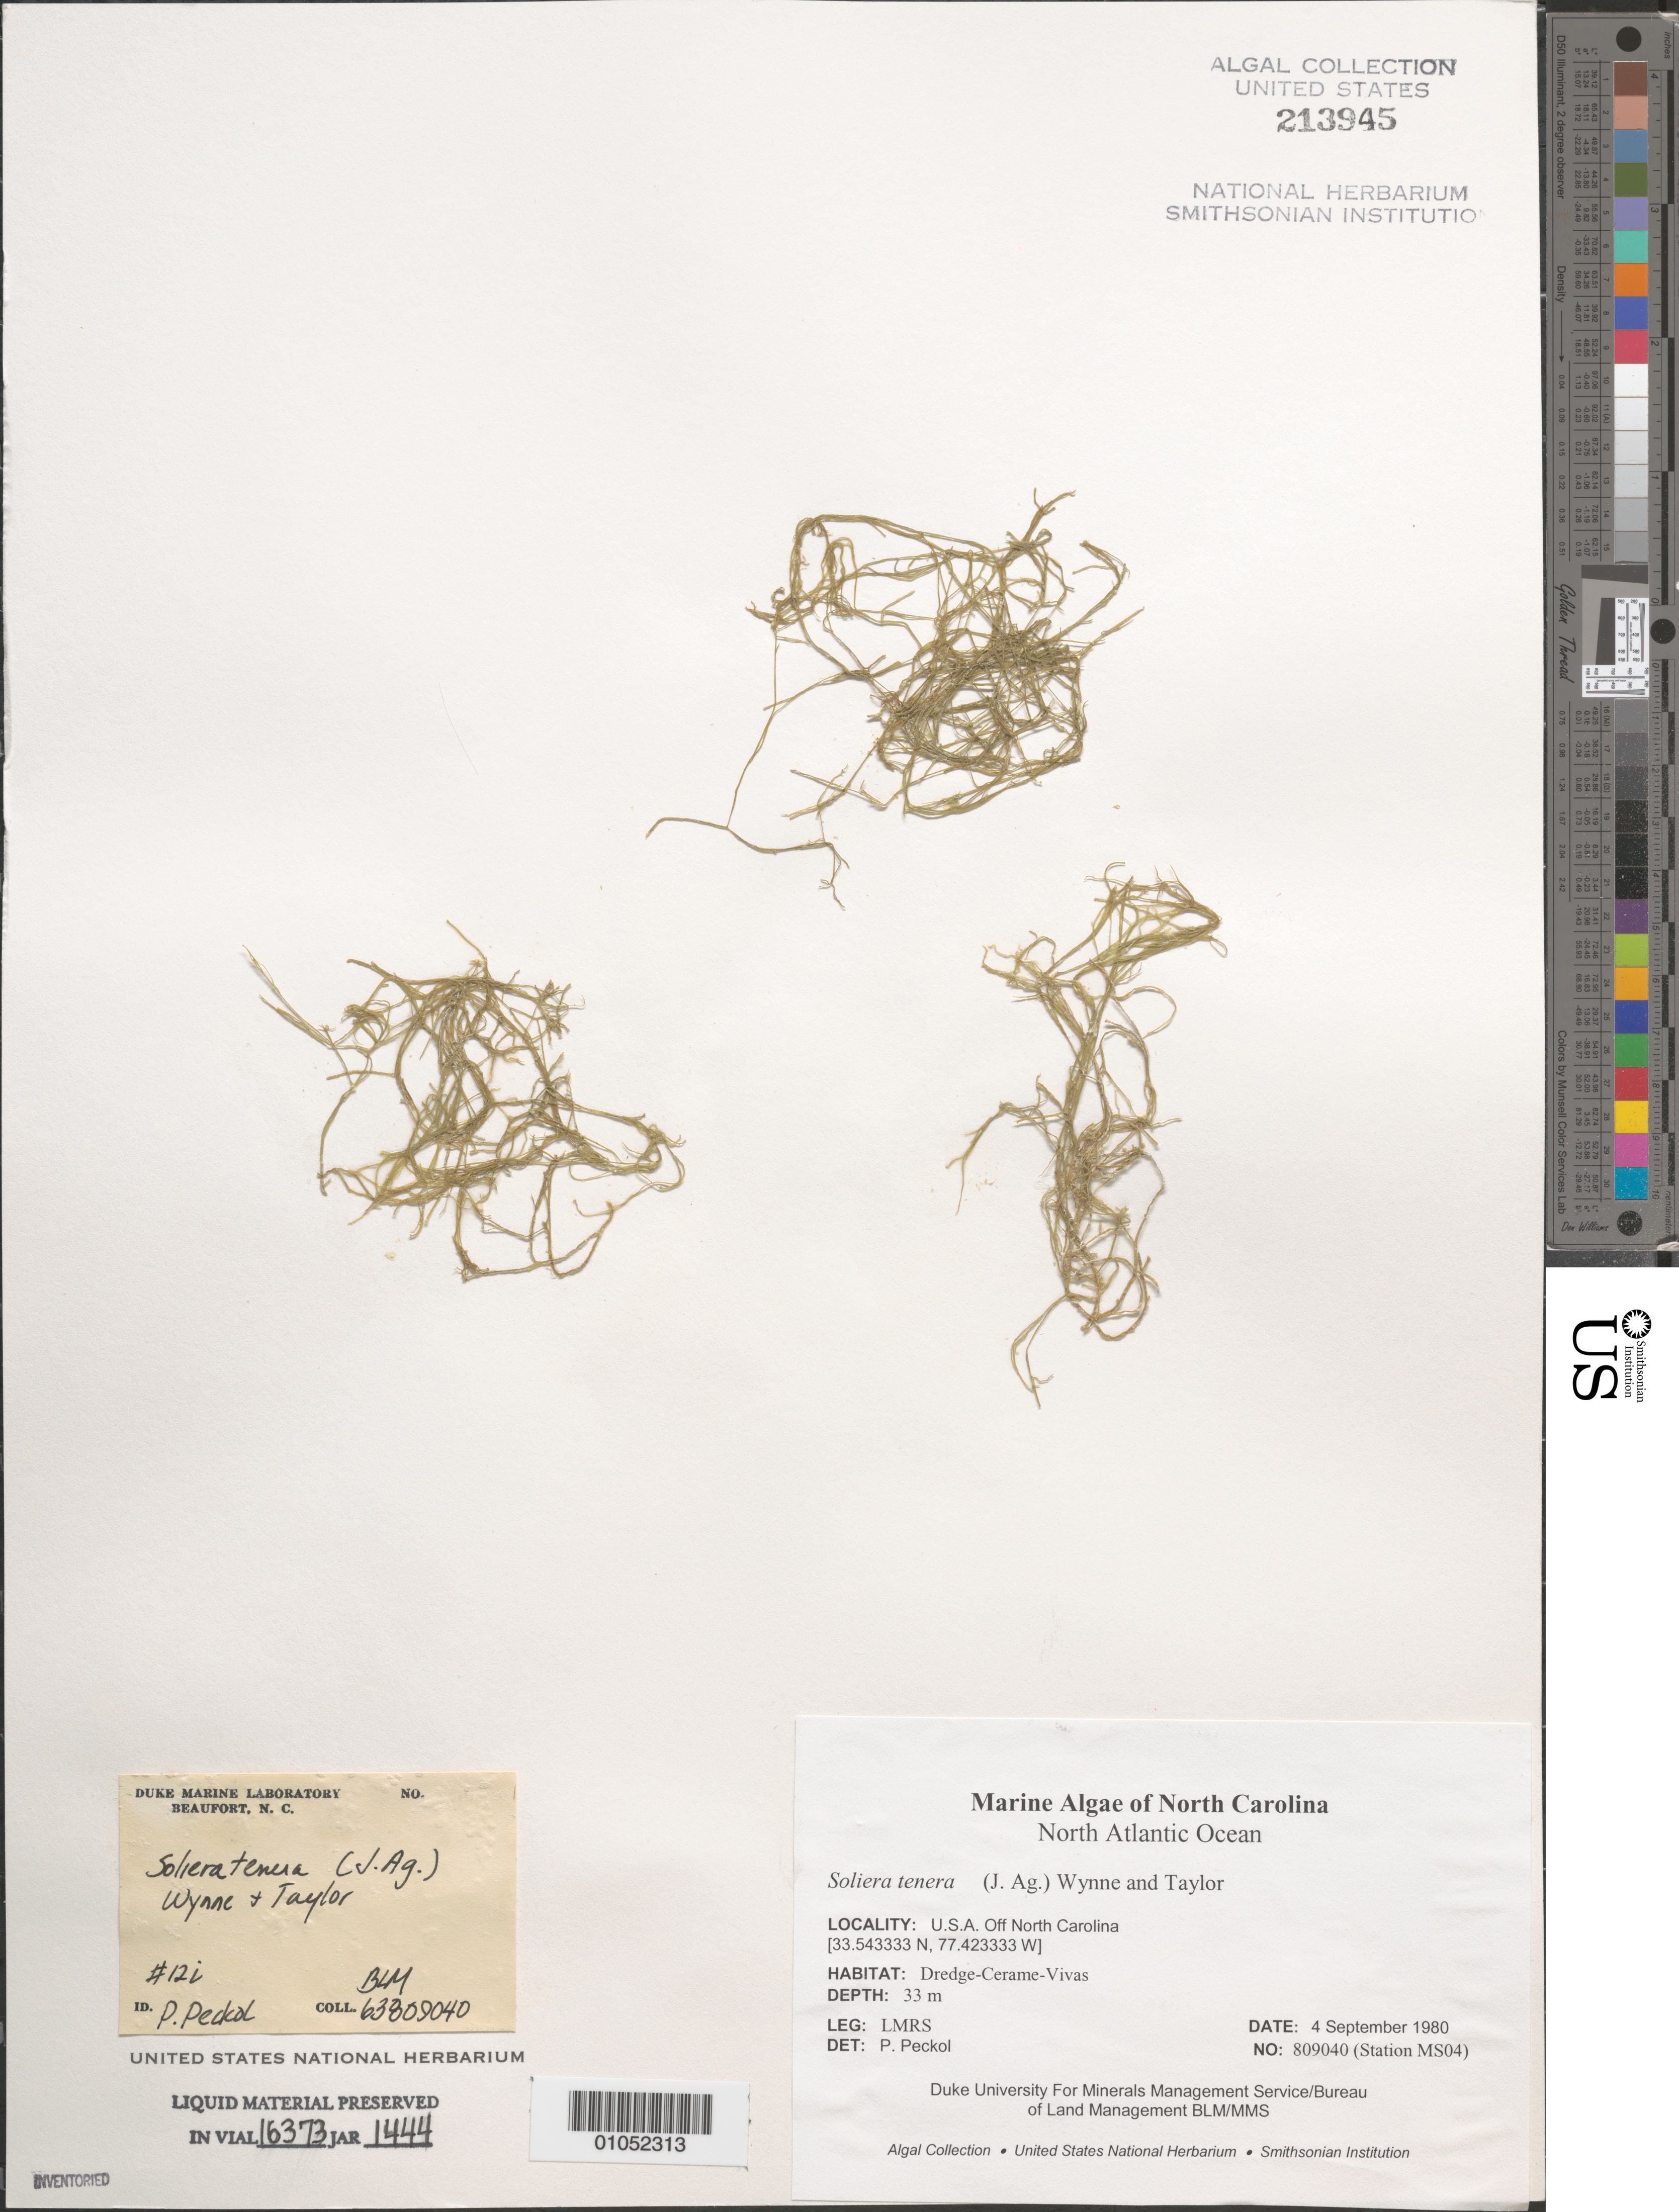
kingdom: Plantae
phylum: Rhodophyta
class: Florideophyceae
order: Gigartinales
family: Solieriaceae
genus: Solieria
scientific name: Solieria filiformis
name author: (Kütz.) P.W. Gabrielson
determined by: Algae name updating Project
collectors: LMRS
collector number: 809040 (Station MS04)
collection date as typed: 04 Sep 1980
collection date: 1980-09-04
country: United States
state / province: North Carolina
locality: North Atlantic Ocean off North Carolina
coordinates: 33.543333 N, 77.423333 W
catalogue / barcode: US 213945